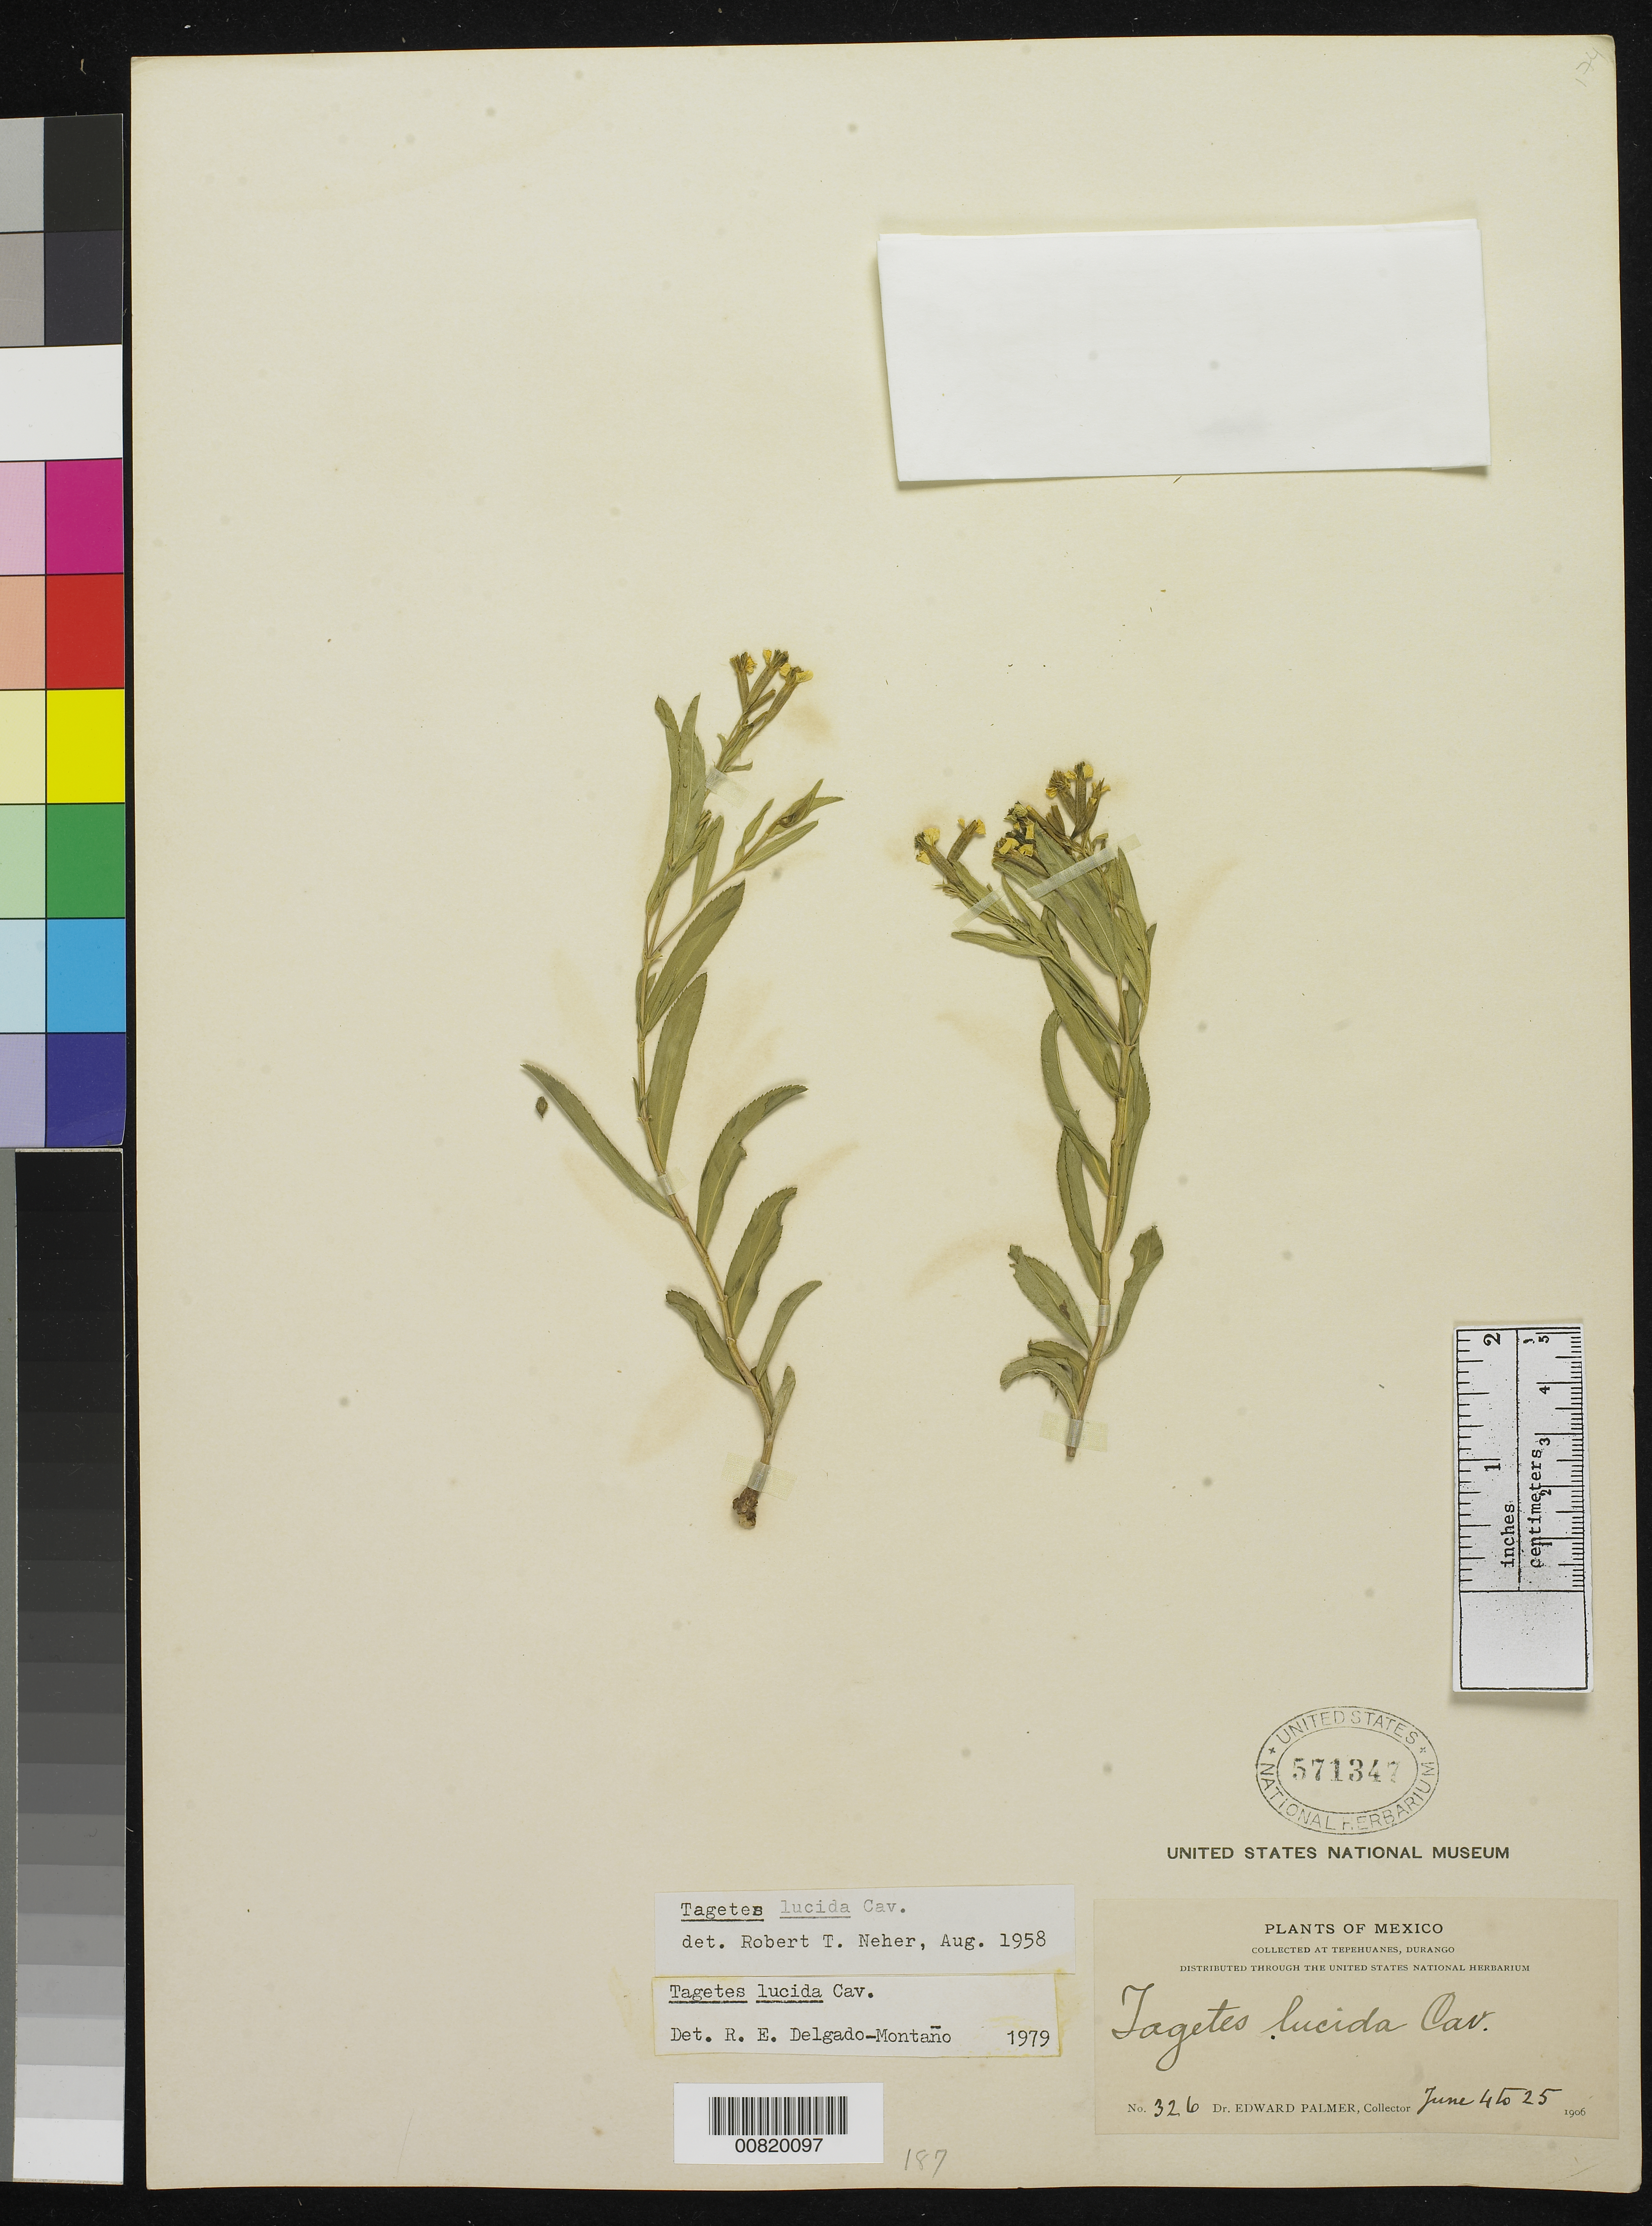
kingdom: Plantae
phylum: Tracheophyta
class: Magnoliopsida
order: Asterales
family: Asteraceae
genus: Tagetes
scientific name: Tagetes lucida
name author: Cav.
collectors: E. Palmer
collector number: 326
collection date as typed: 04 Jun 1906 to 25 Jun 1906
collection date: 1906-06-04/1906-06-25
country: Mexico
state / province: Durango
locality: Tepehuanes, Durango.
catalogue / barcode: US 571347